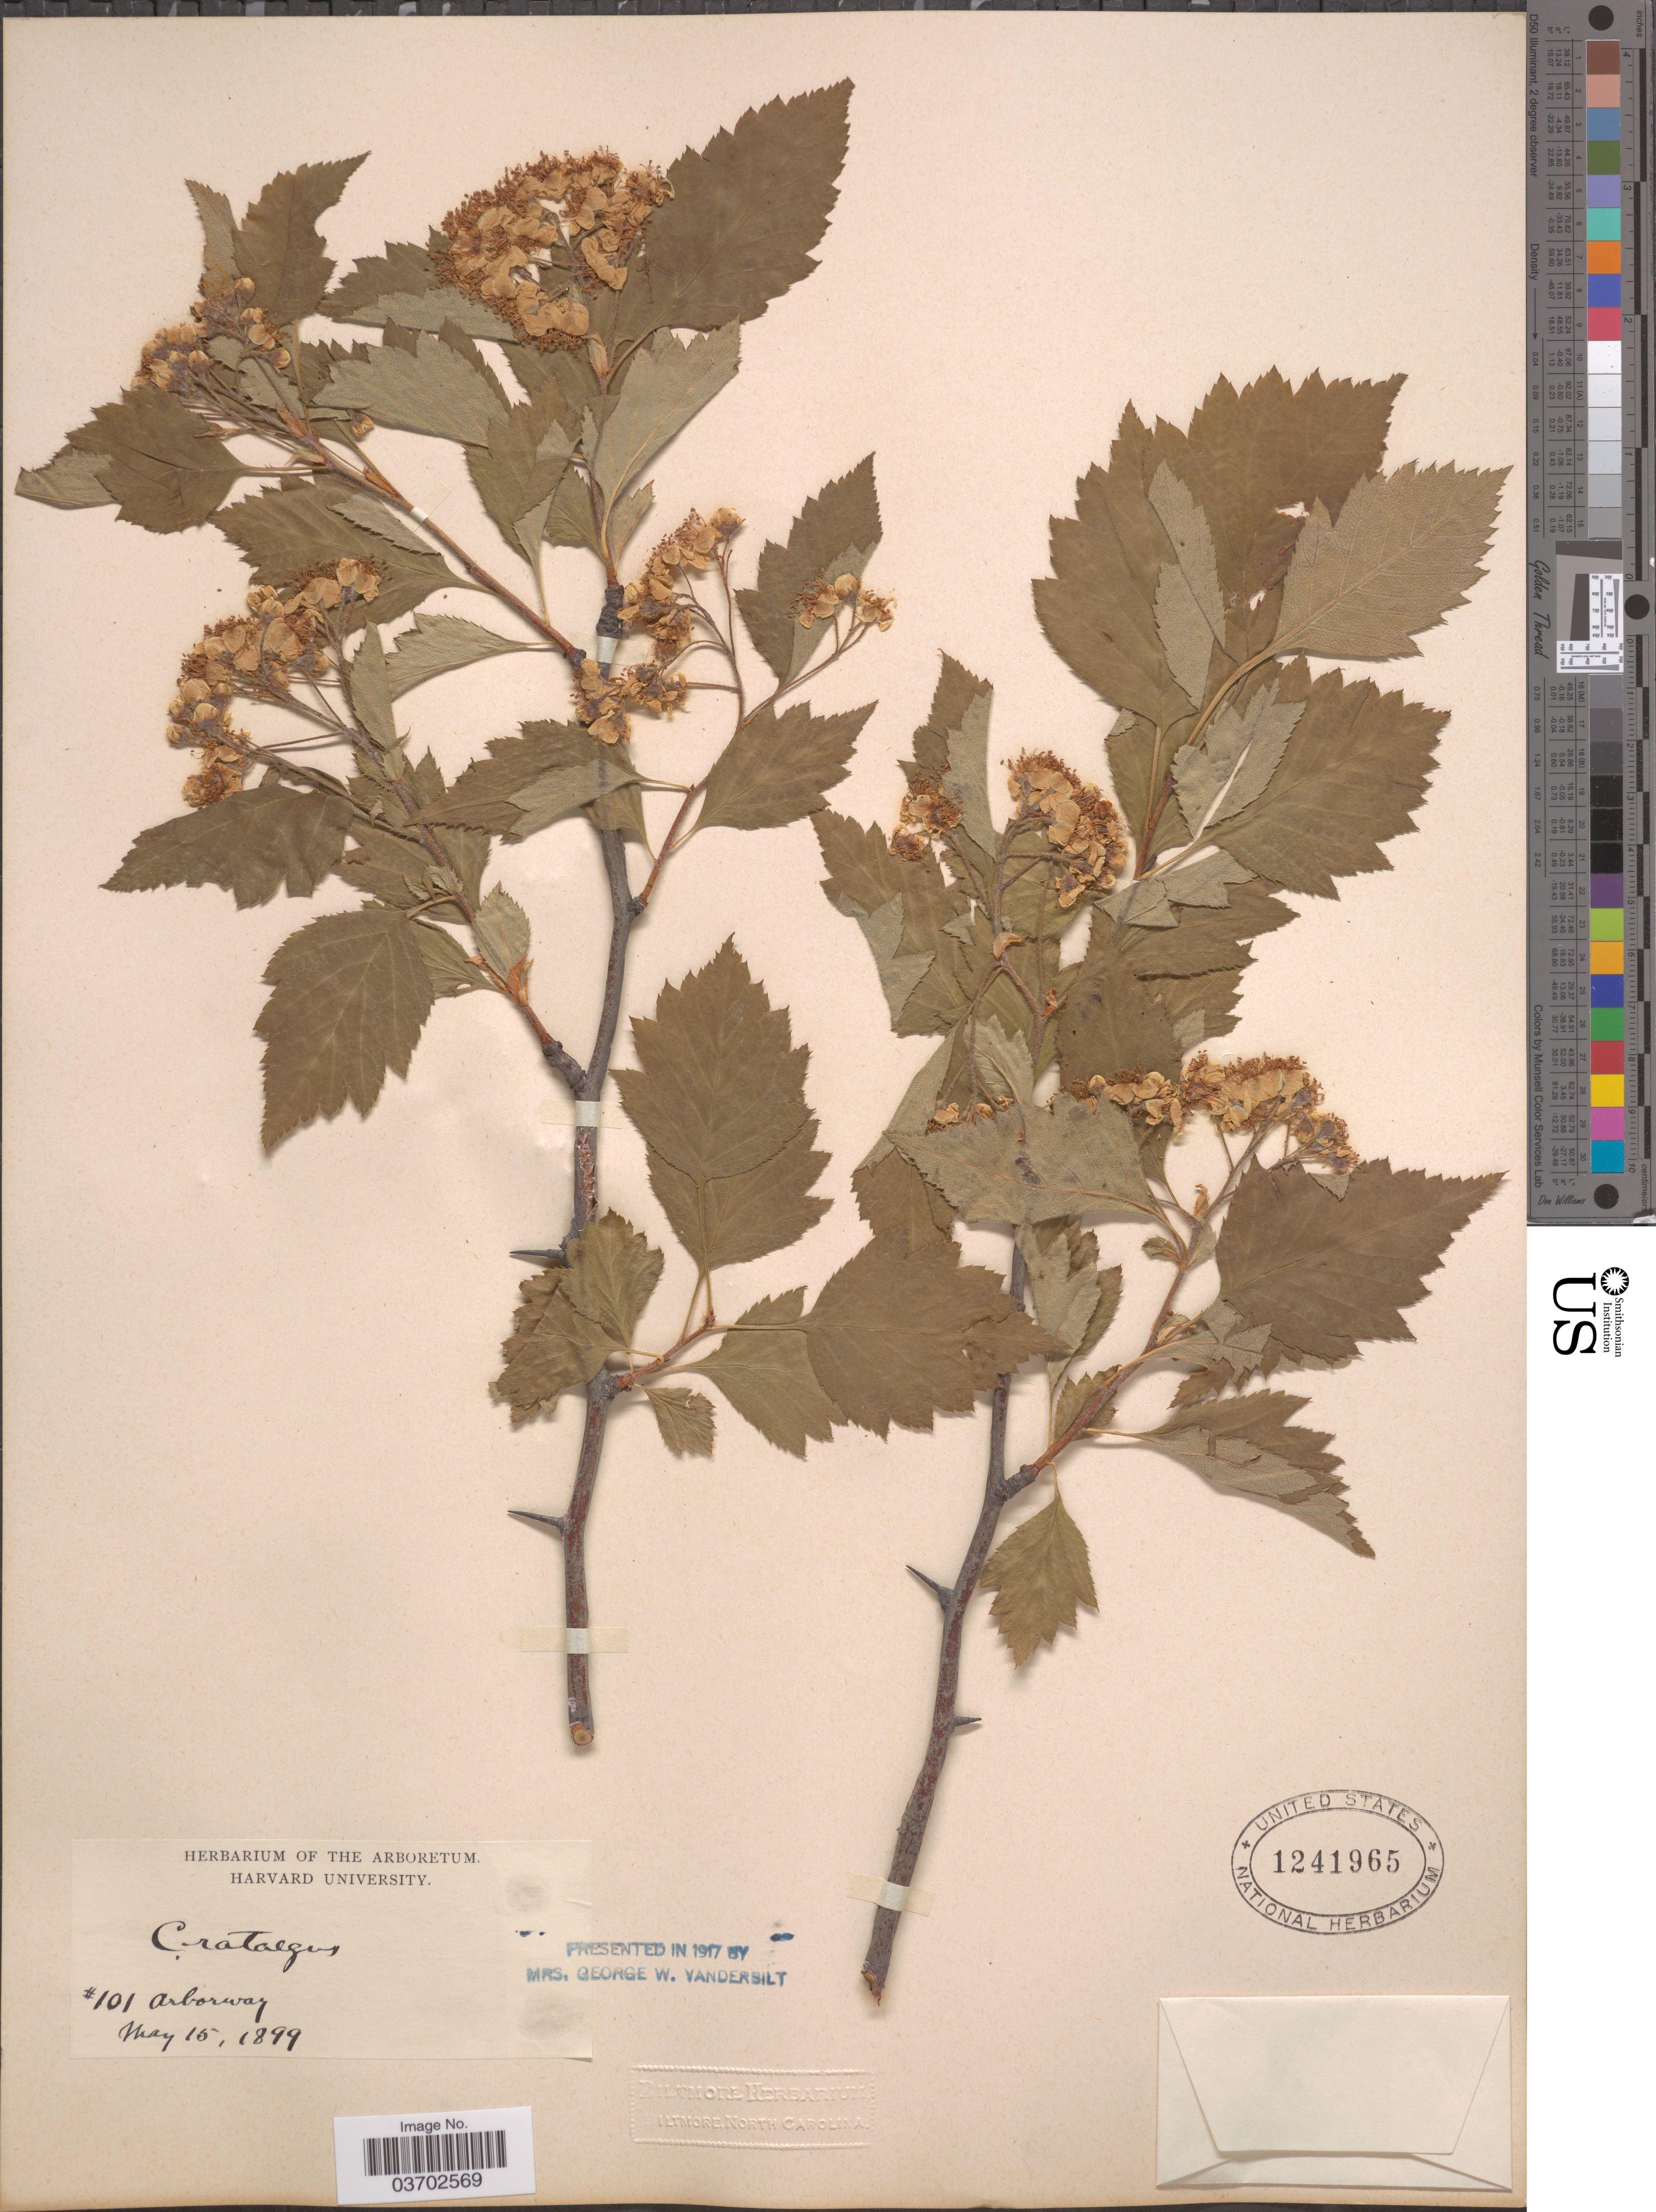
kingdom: Plantae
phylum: Tracheophyta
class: Magnoliopsida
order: Rosales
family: Rosaceae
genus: Crataegus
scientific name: Crataegus sp.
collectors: Ex herb. of the Arboretum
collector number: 101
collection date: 1899-05-15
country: United States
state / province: Massachusetts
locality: Arborway.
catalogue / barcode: US 1241965